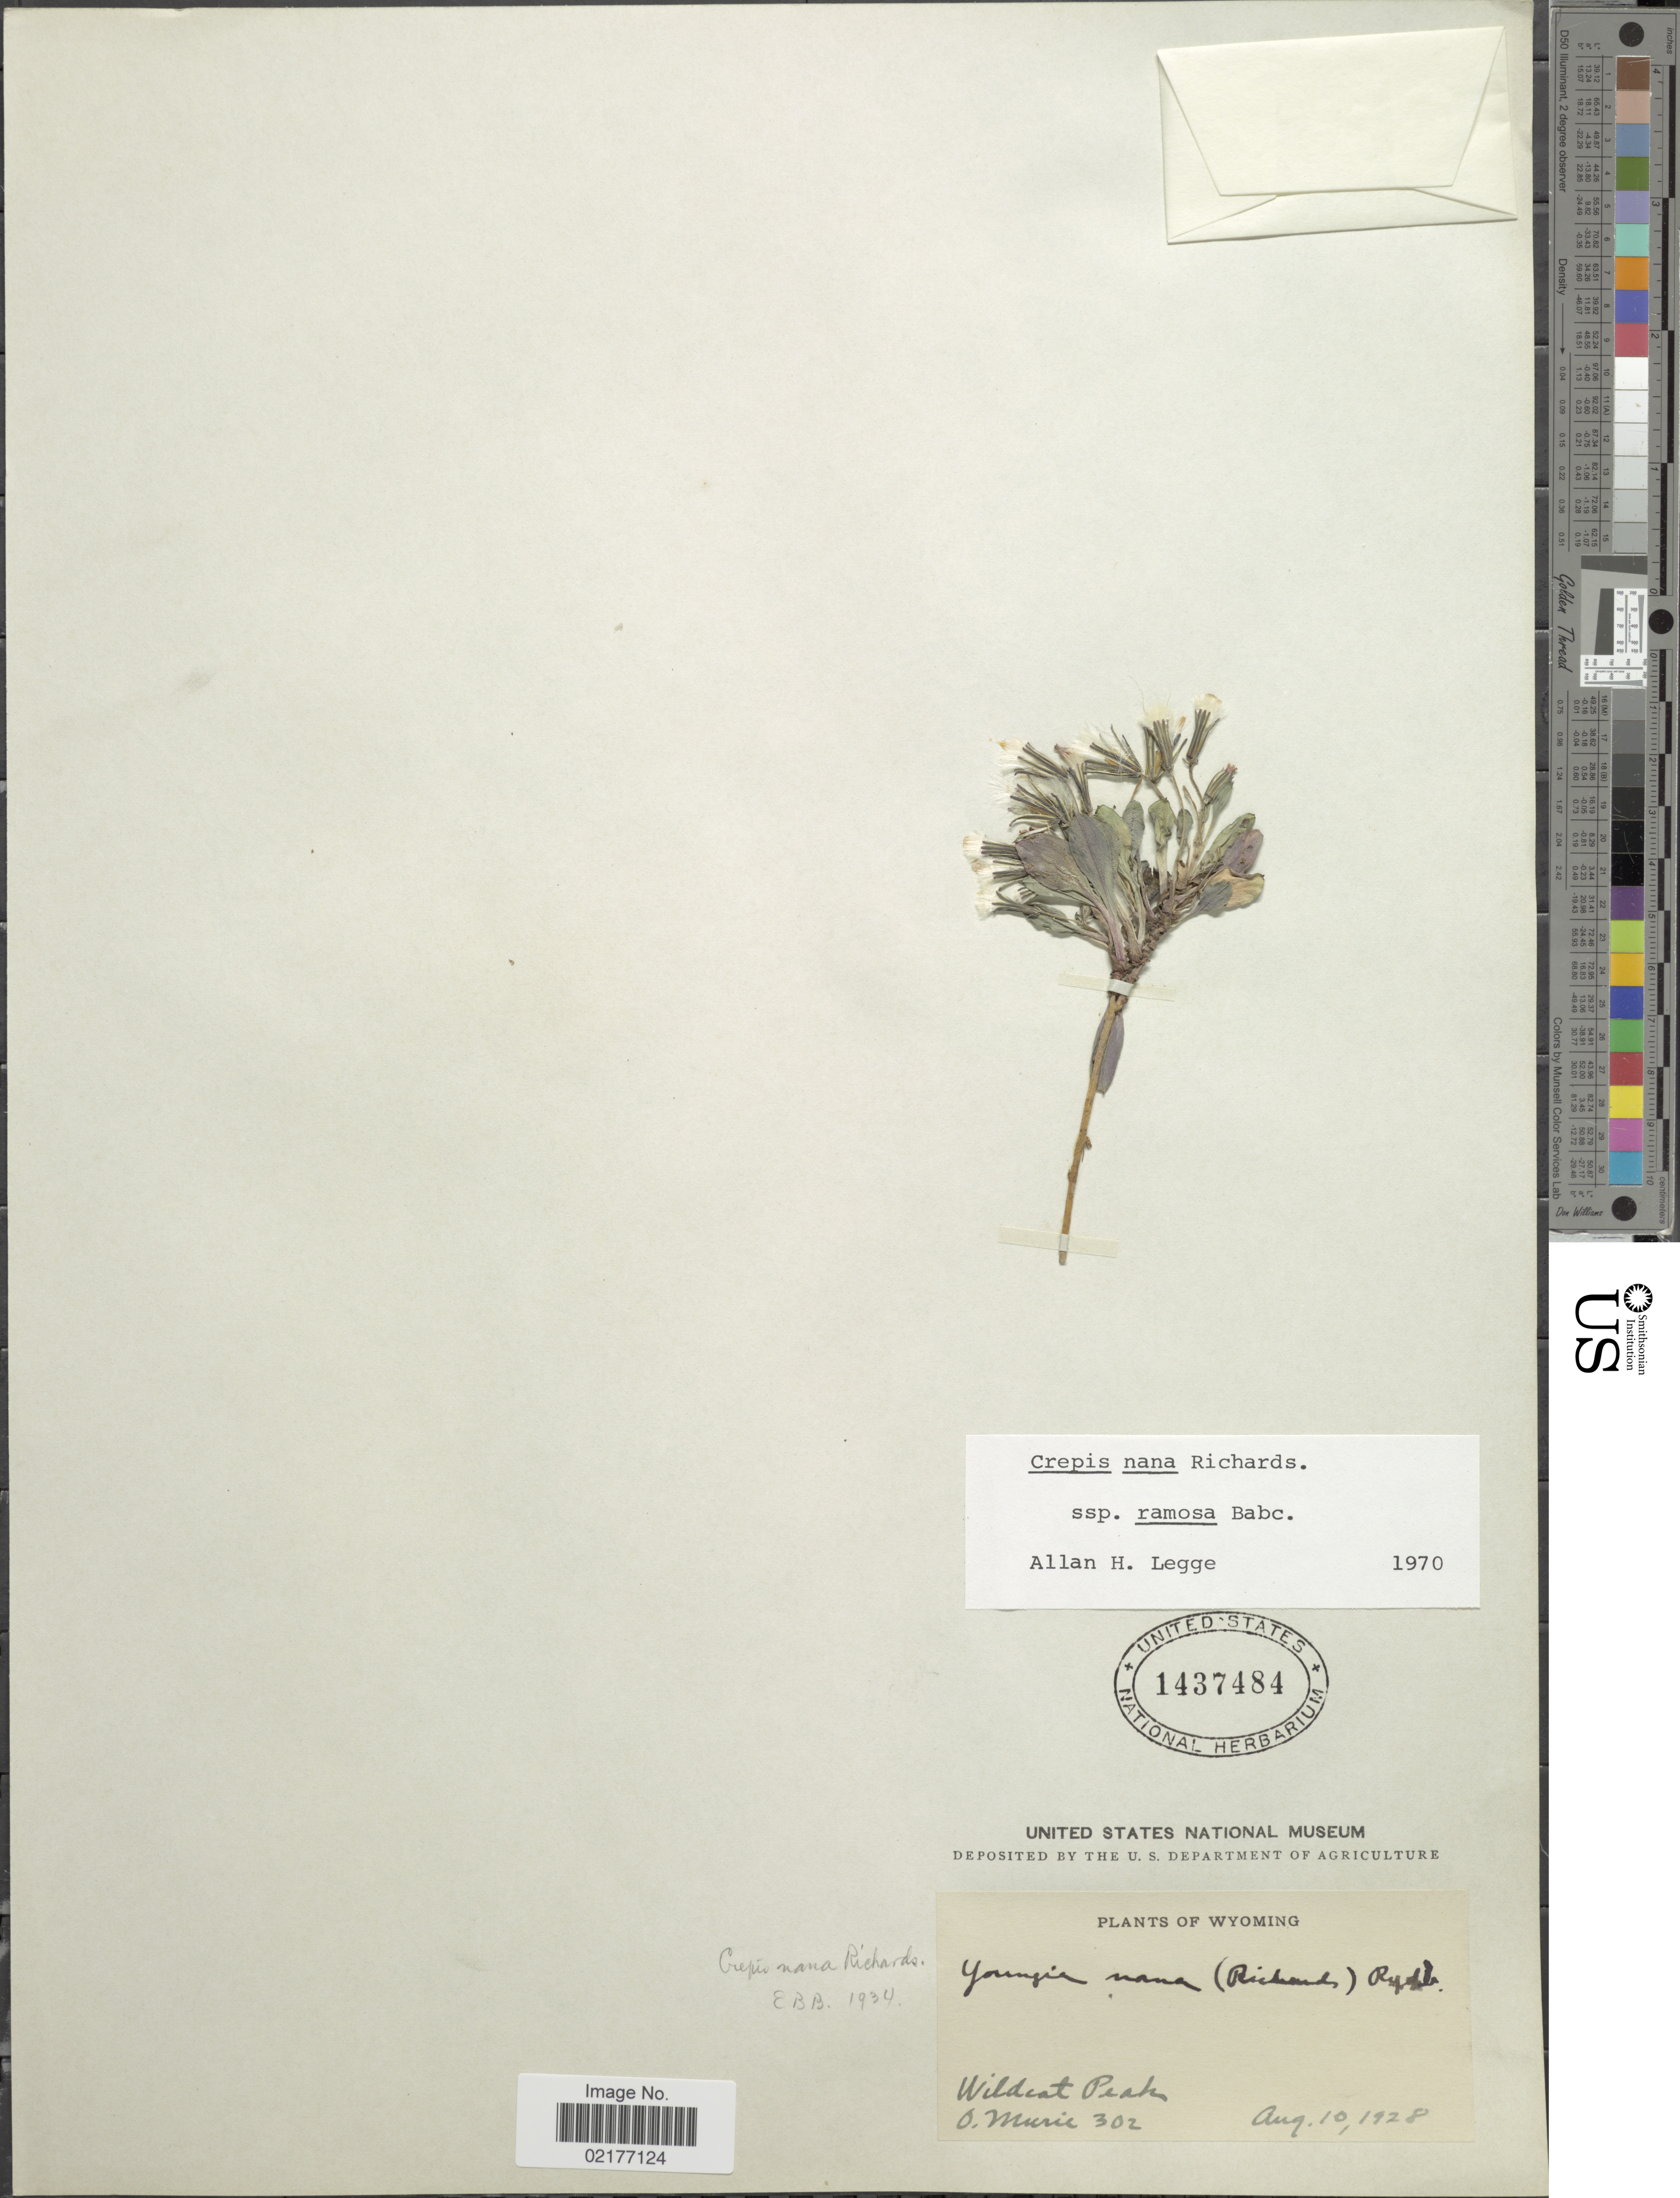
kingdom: Plantae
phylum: Tracheophyta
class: Magnoliopsida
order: Asterales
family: Asteraceae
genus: Askellia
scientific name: Askellia pygmaea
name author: (Ledeb.) Sennikov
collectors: O. Murie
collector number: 302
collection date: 1928-08-10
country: United States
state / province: Wyoming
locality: Wildcat Peak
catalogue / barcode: US 1437484